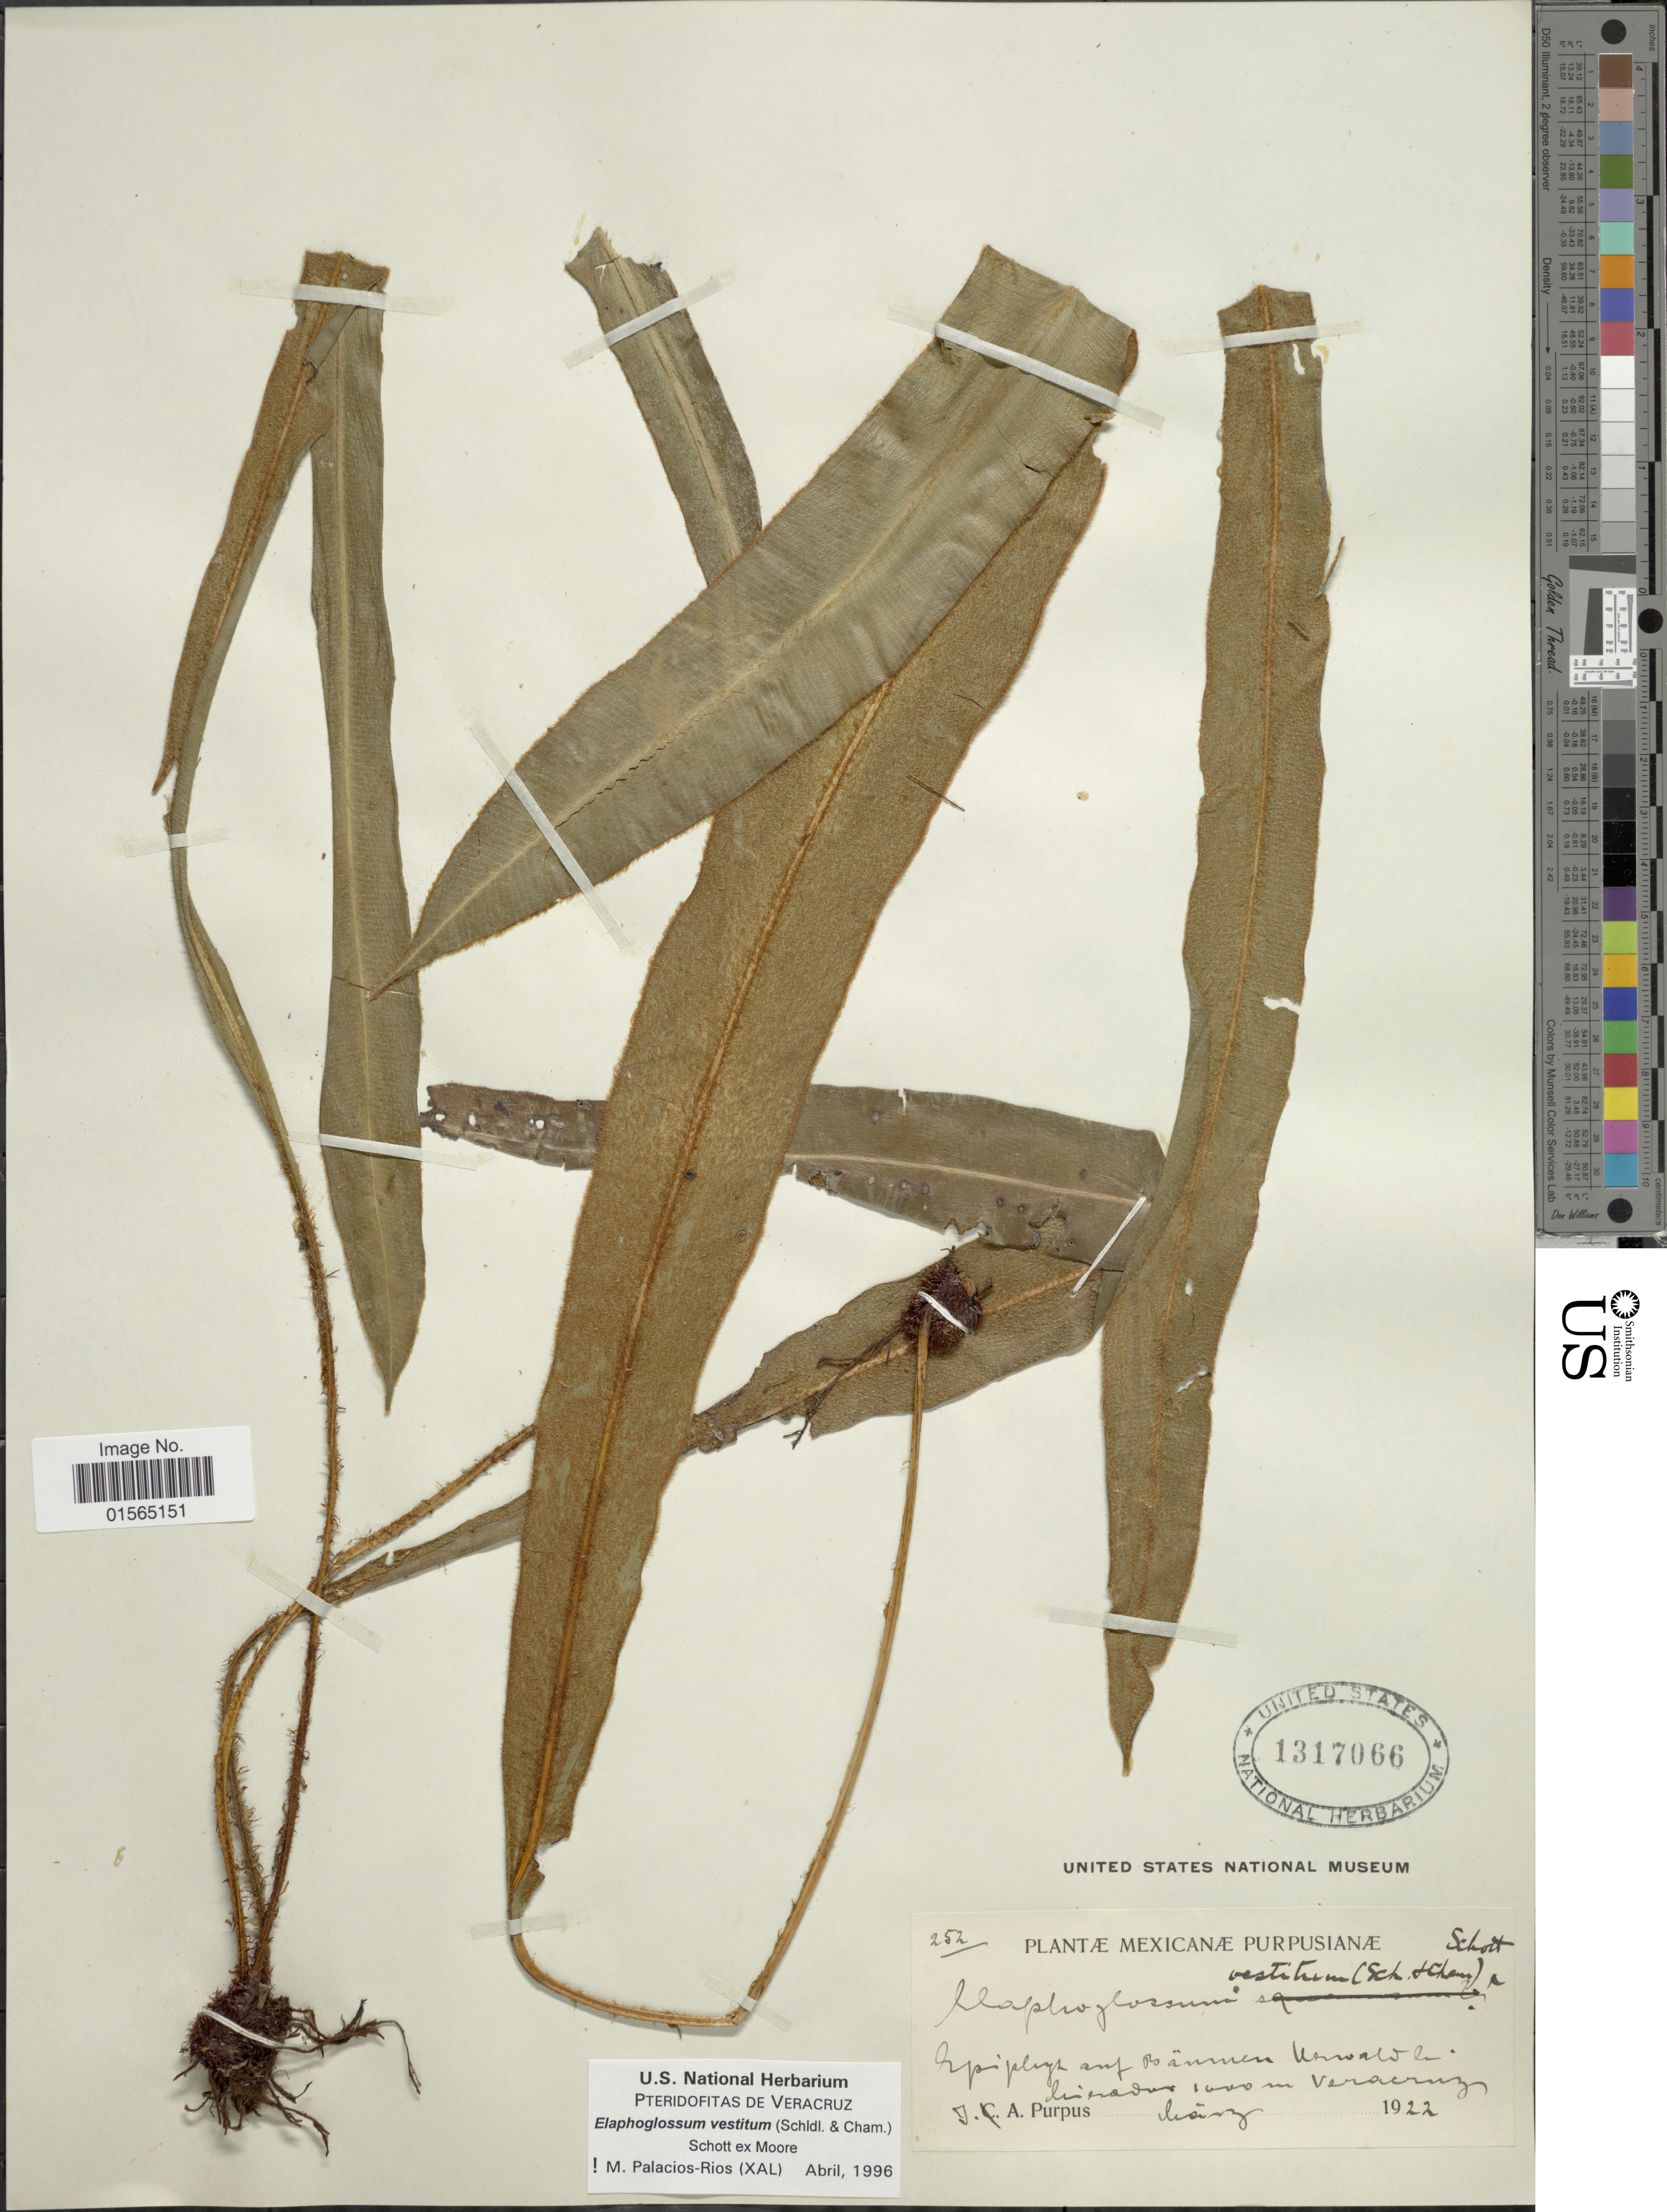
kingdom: Plantae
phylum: Tracheophyta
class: Polypodiopsida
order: Polypodiales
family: Dryopteridaceae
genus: Elaphoglossum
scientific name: Elaphoglossum vestitum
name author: (Schltdl. & Cham.) Schott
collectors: J. A. Purpus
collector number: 252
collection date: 1922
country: Mexico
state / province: Veracruz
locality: Mirador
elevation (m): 1000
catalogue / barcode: US 1317066